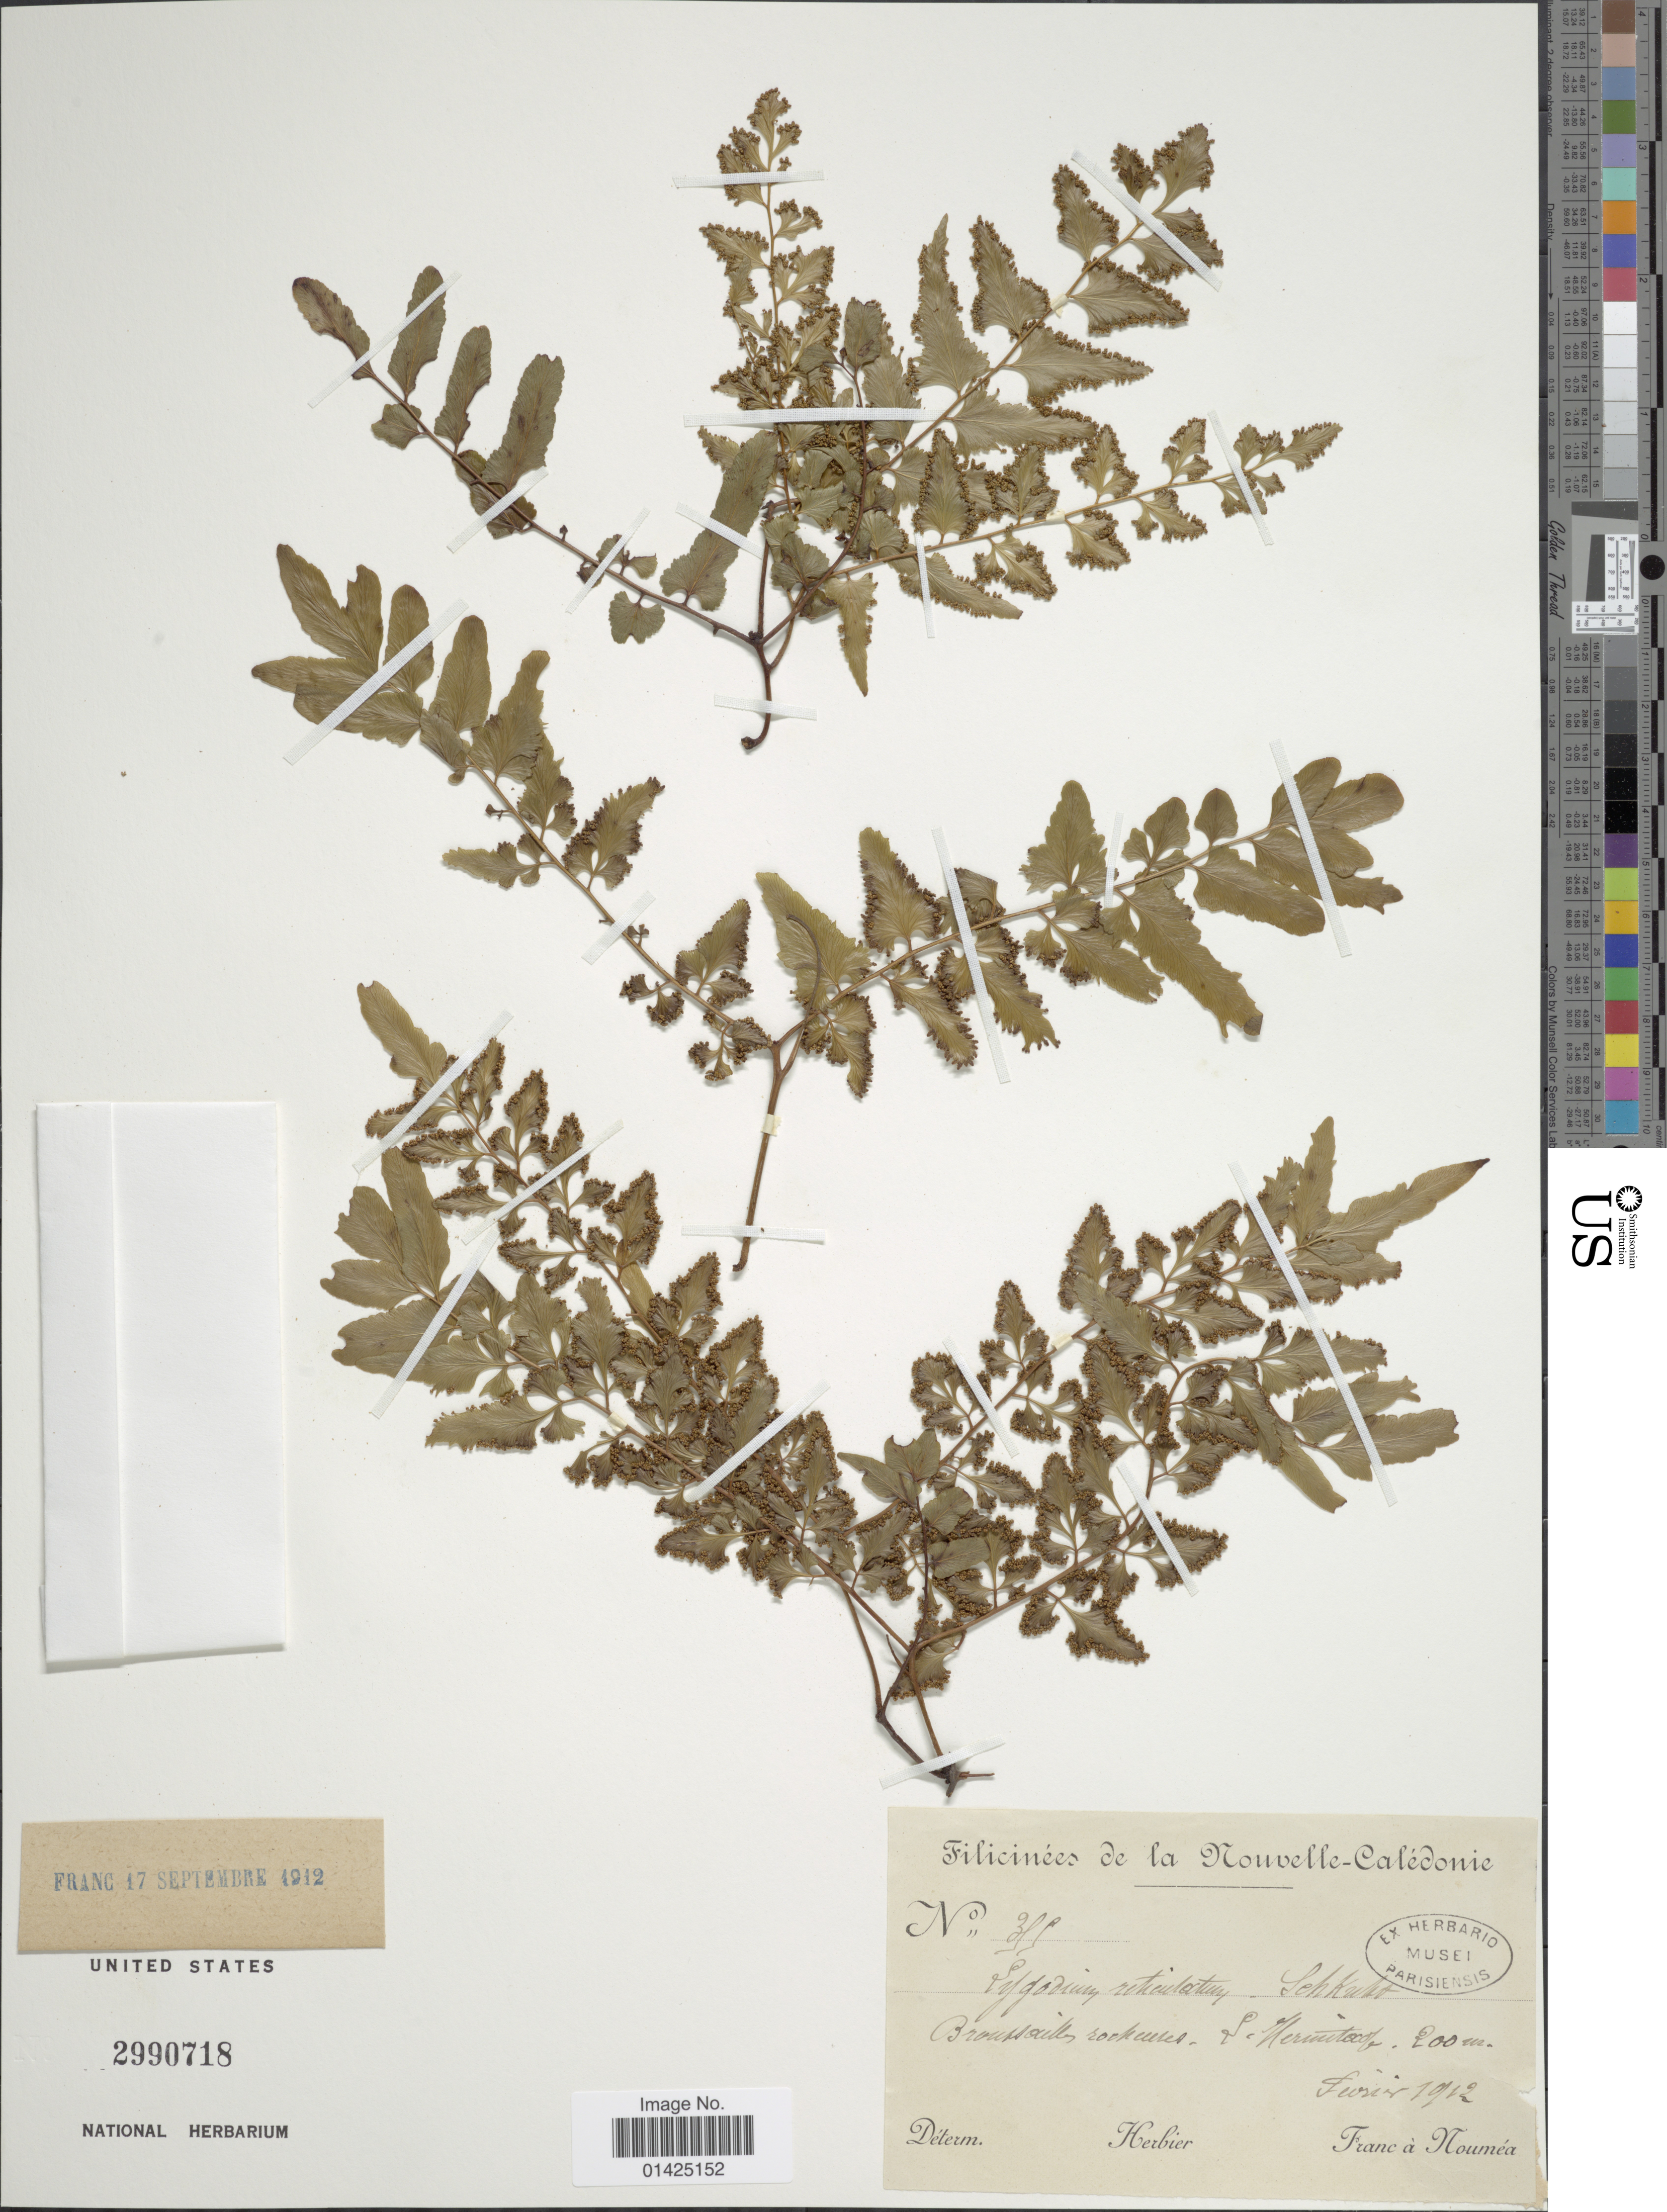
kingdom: Plantae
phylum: Tracheophyta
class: Polypodiopsida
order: Schizaeales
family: Lygodiaceae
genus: Lygodium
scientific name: Lygodium reticulatum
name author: Schkuhr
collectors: Franc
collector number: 355*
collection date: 1912-02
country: New Caledonia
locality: Broussailles rocheuses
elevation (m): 200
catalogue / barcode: US 2990718